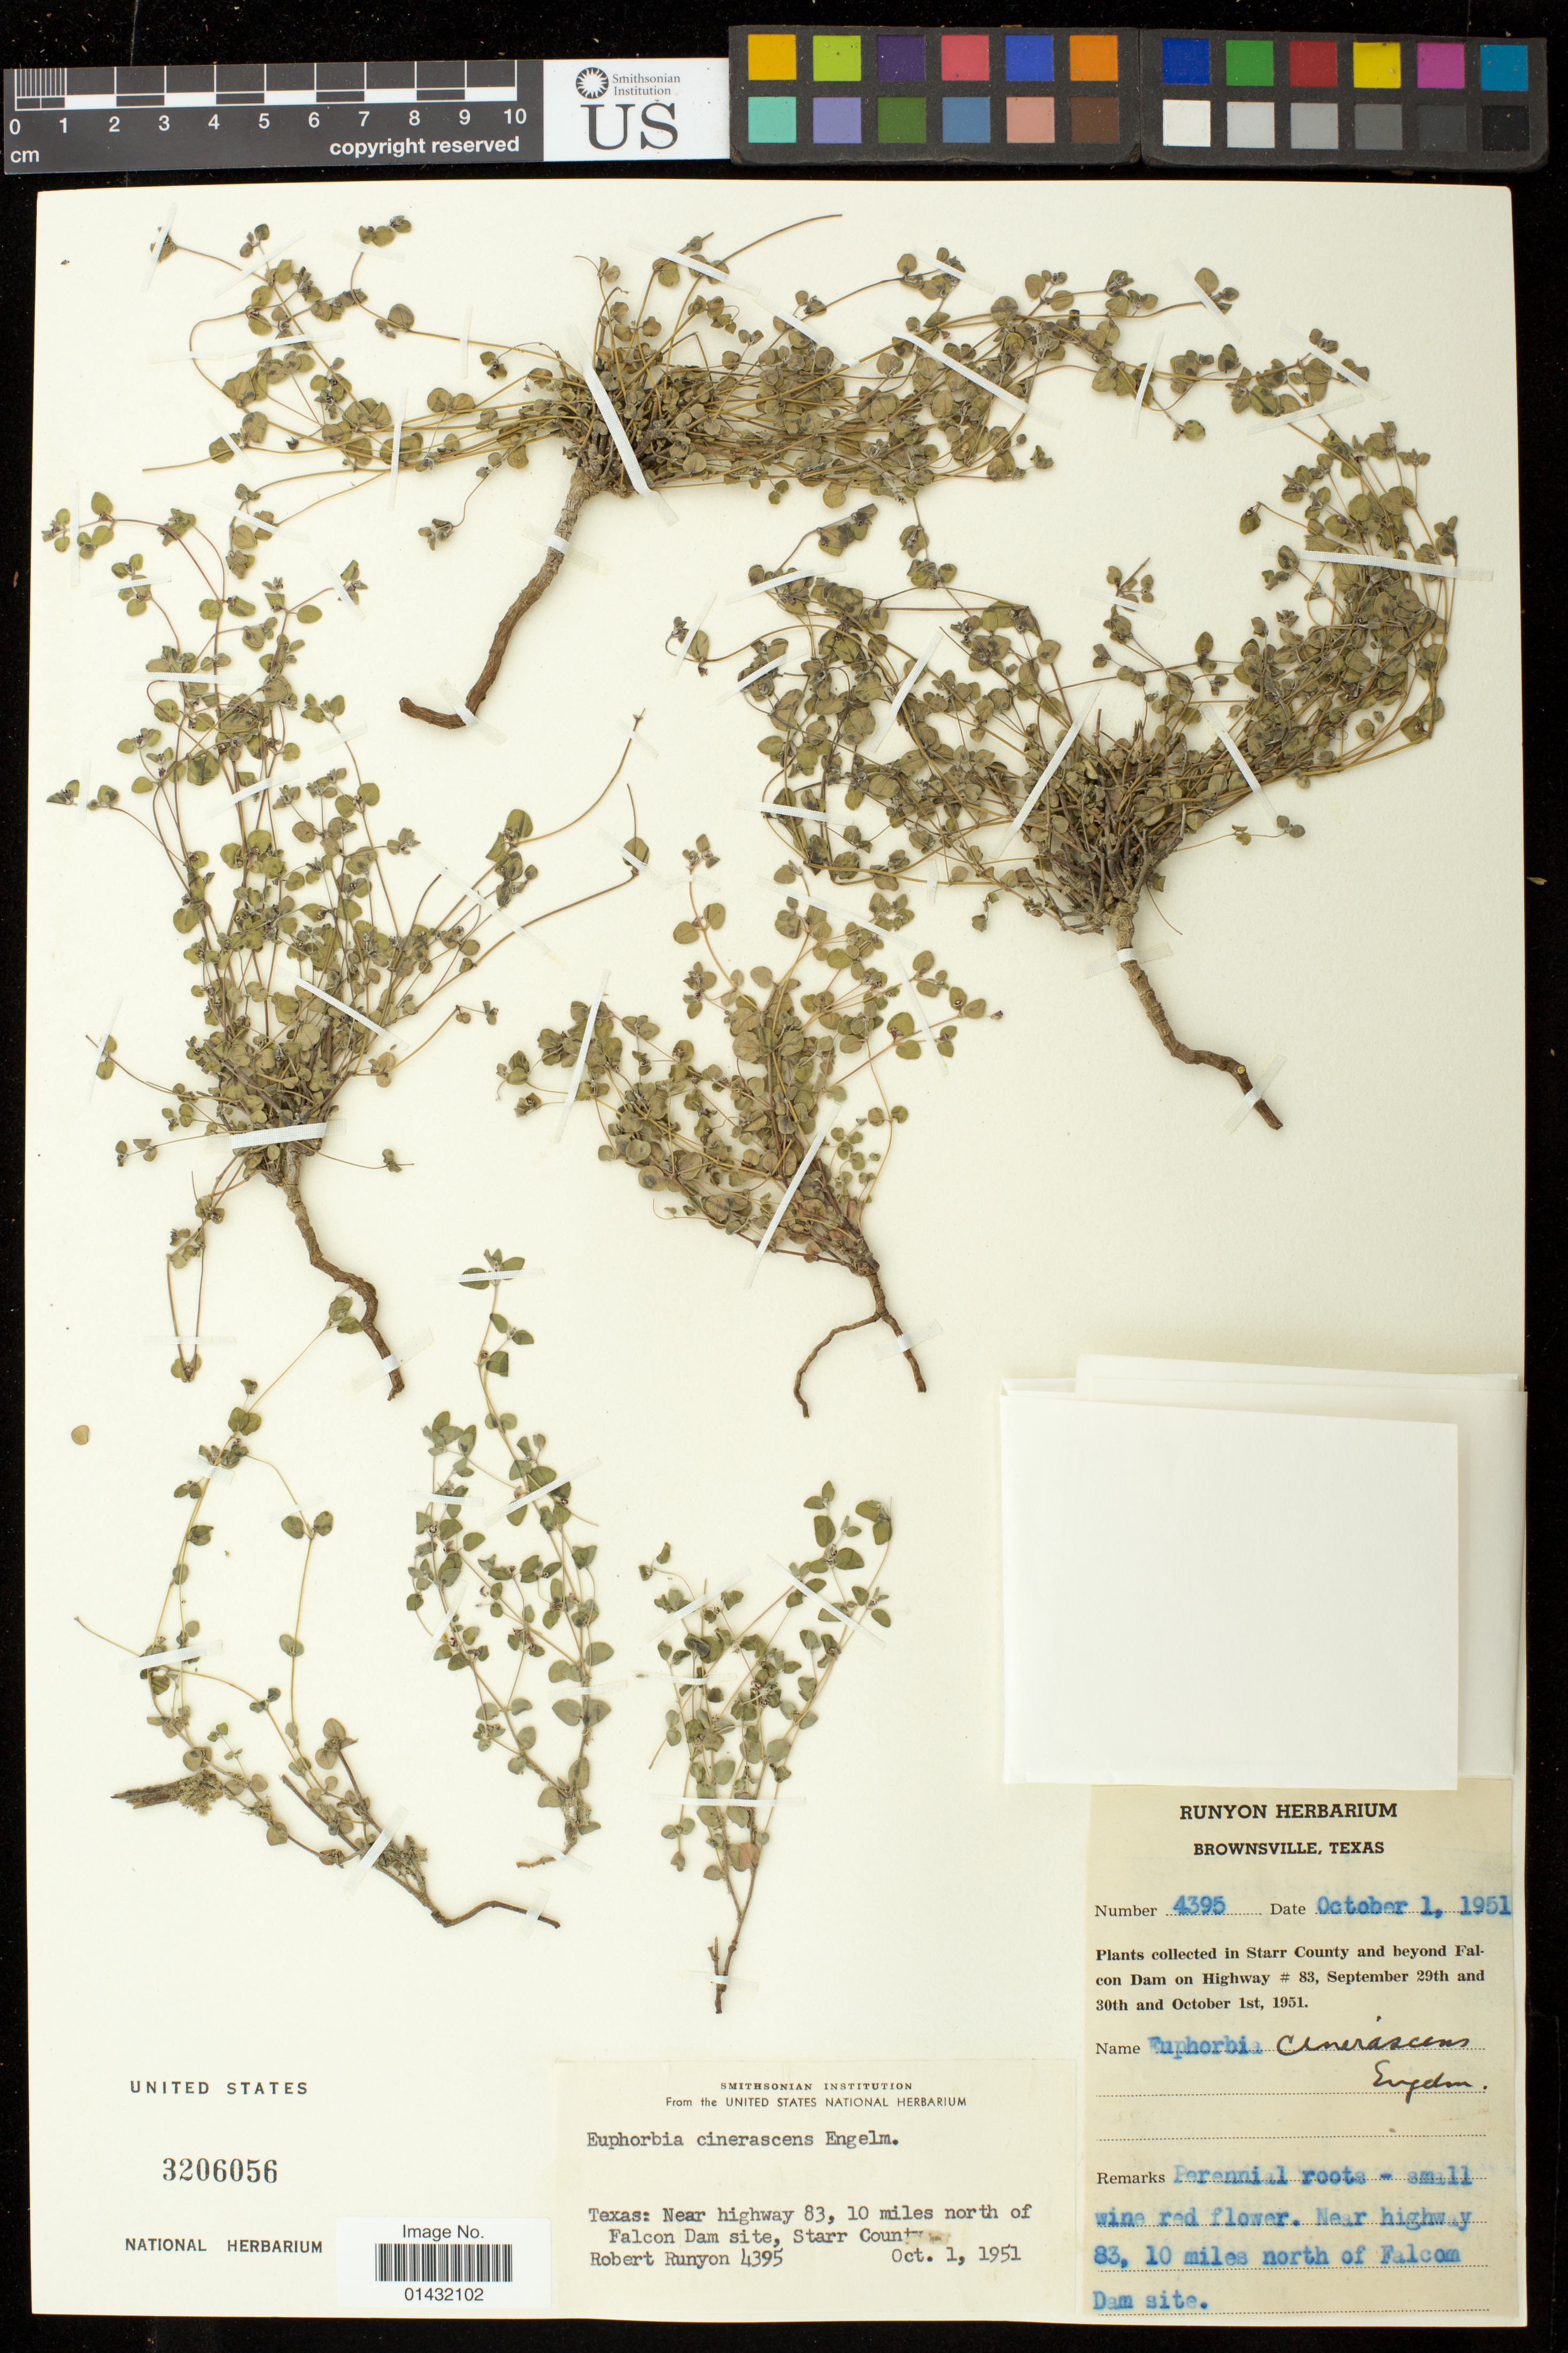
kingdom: Plantae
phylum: Tracheophyta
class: Magnoliopsida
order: Malpighiales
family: Euphorbiaceae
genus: Euphorbia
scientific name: Euphorbia cinerascens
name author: Engelm. in Emory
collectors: R. Runyon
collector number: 4395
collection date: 1951-10-01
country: United States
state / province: Texas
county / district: Starr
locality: Near highway 83, 10 miles north of Falcon Dam site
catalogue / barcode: US 3206056